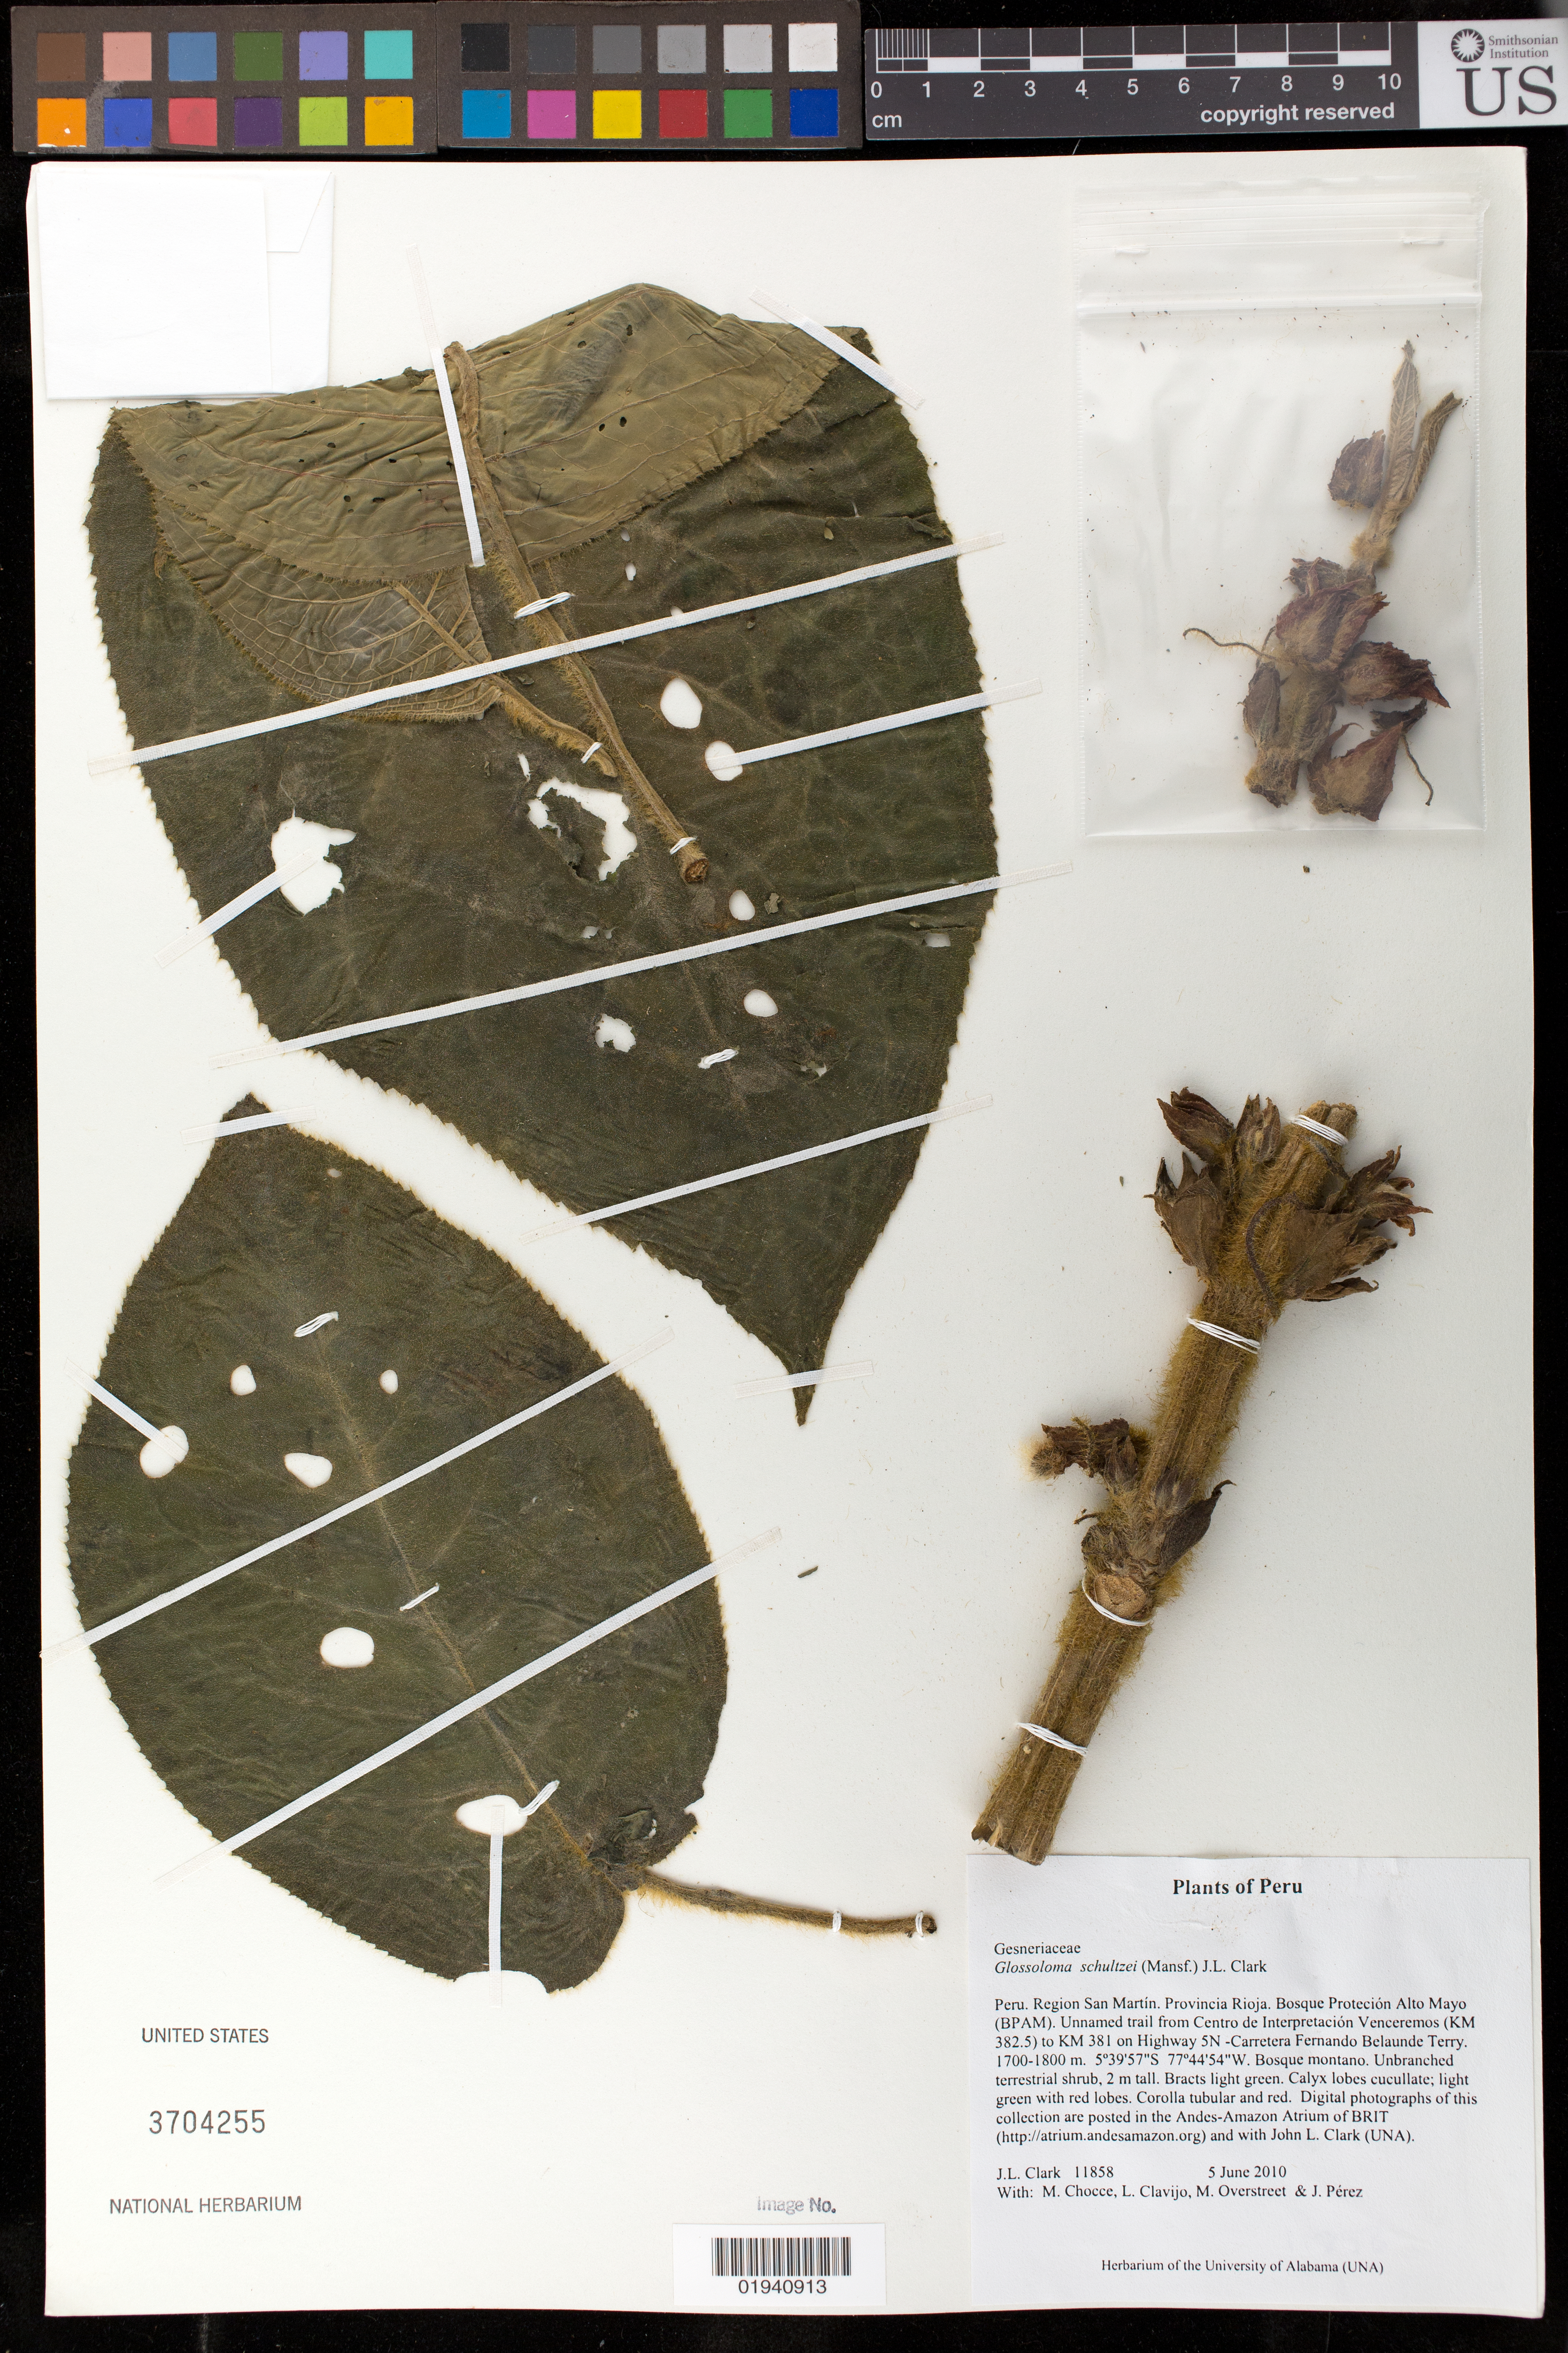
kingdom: Plantae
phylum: Tracheophyta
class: Magnoliopsida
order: Lamiales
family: Gesneriaceae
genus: Glossoloma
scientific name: Glossoloma schultzei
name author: (Mansf.) J.L. Clark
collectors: J. L. Clark, M. Chocce, L. Clavijo, M. Overstreet & J. Perez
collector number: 11858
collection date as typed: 5 Jun 2010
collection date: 2010-06-05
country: Peru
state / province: San Martín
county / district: Rioja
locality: Bosque Protecion Alto Mayo (BPAM). Unnamed trail from Centro de Interpretacion Venceremos (KM 382.5) to KM 381 on Highway 5N. Carretera Fernando Belaunde Terry.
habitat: Bosque montano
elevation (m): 1700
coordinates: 5 39 57 S, 77 44 54 W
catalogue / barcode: US 3704255